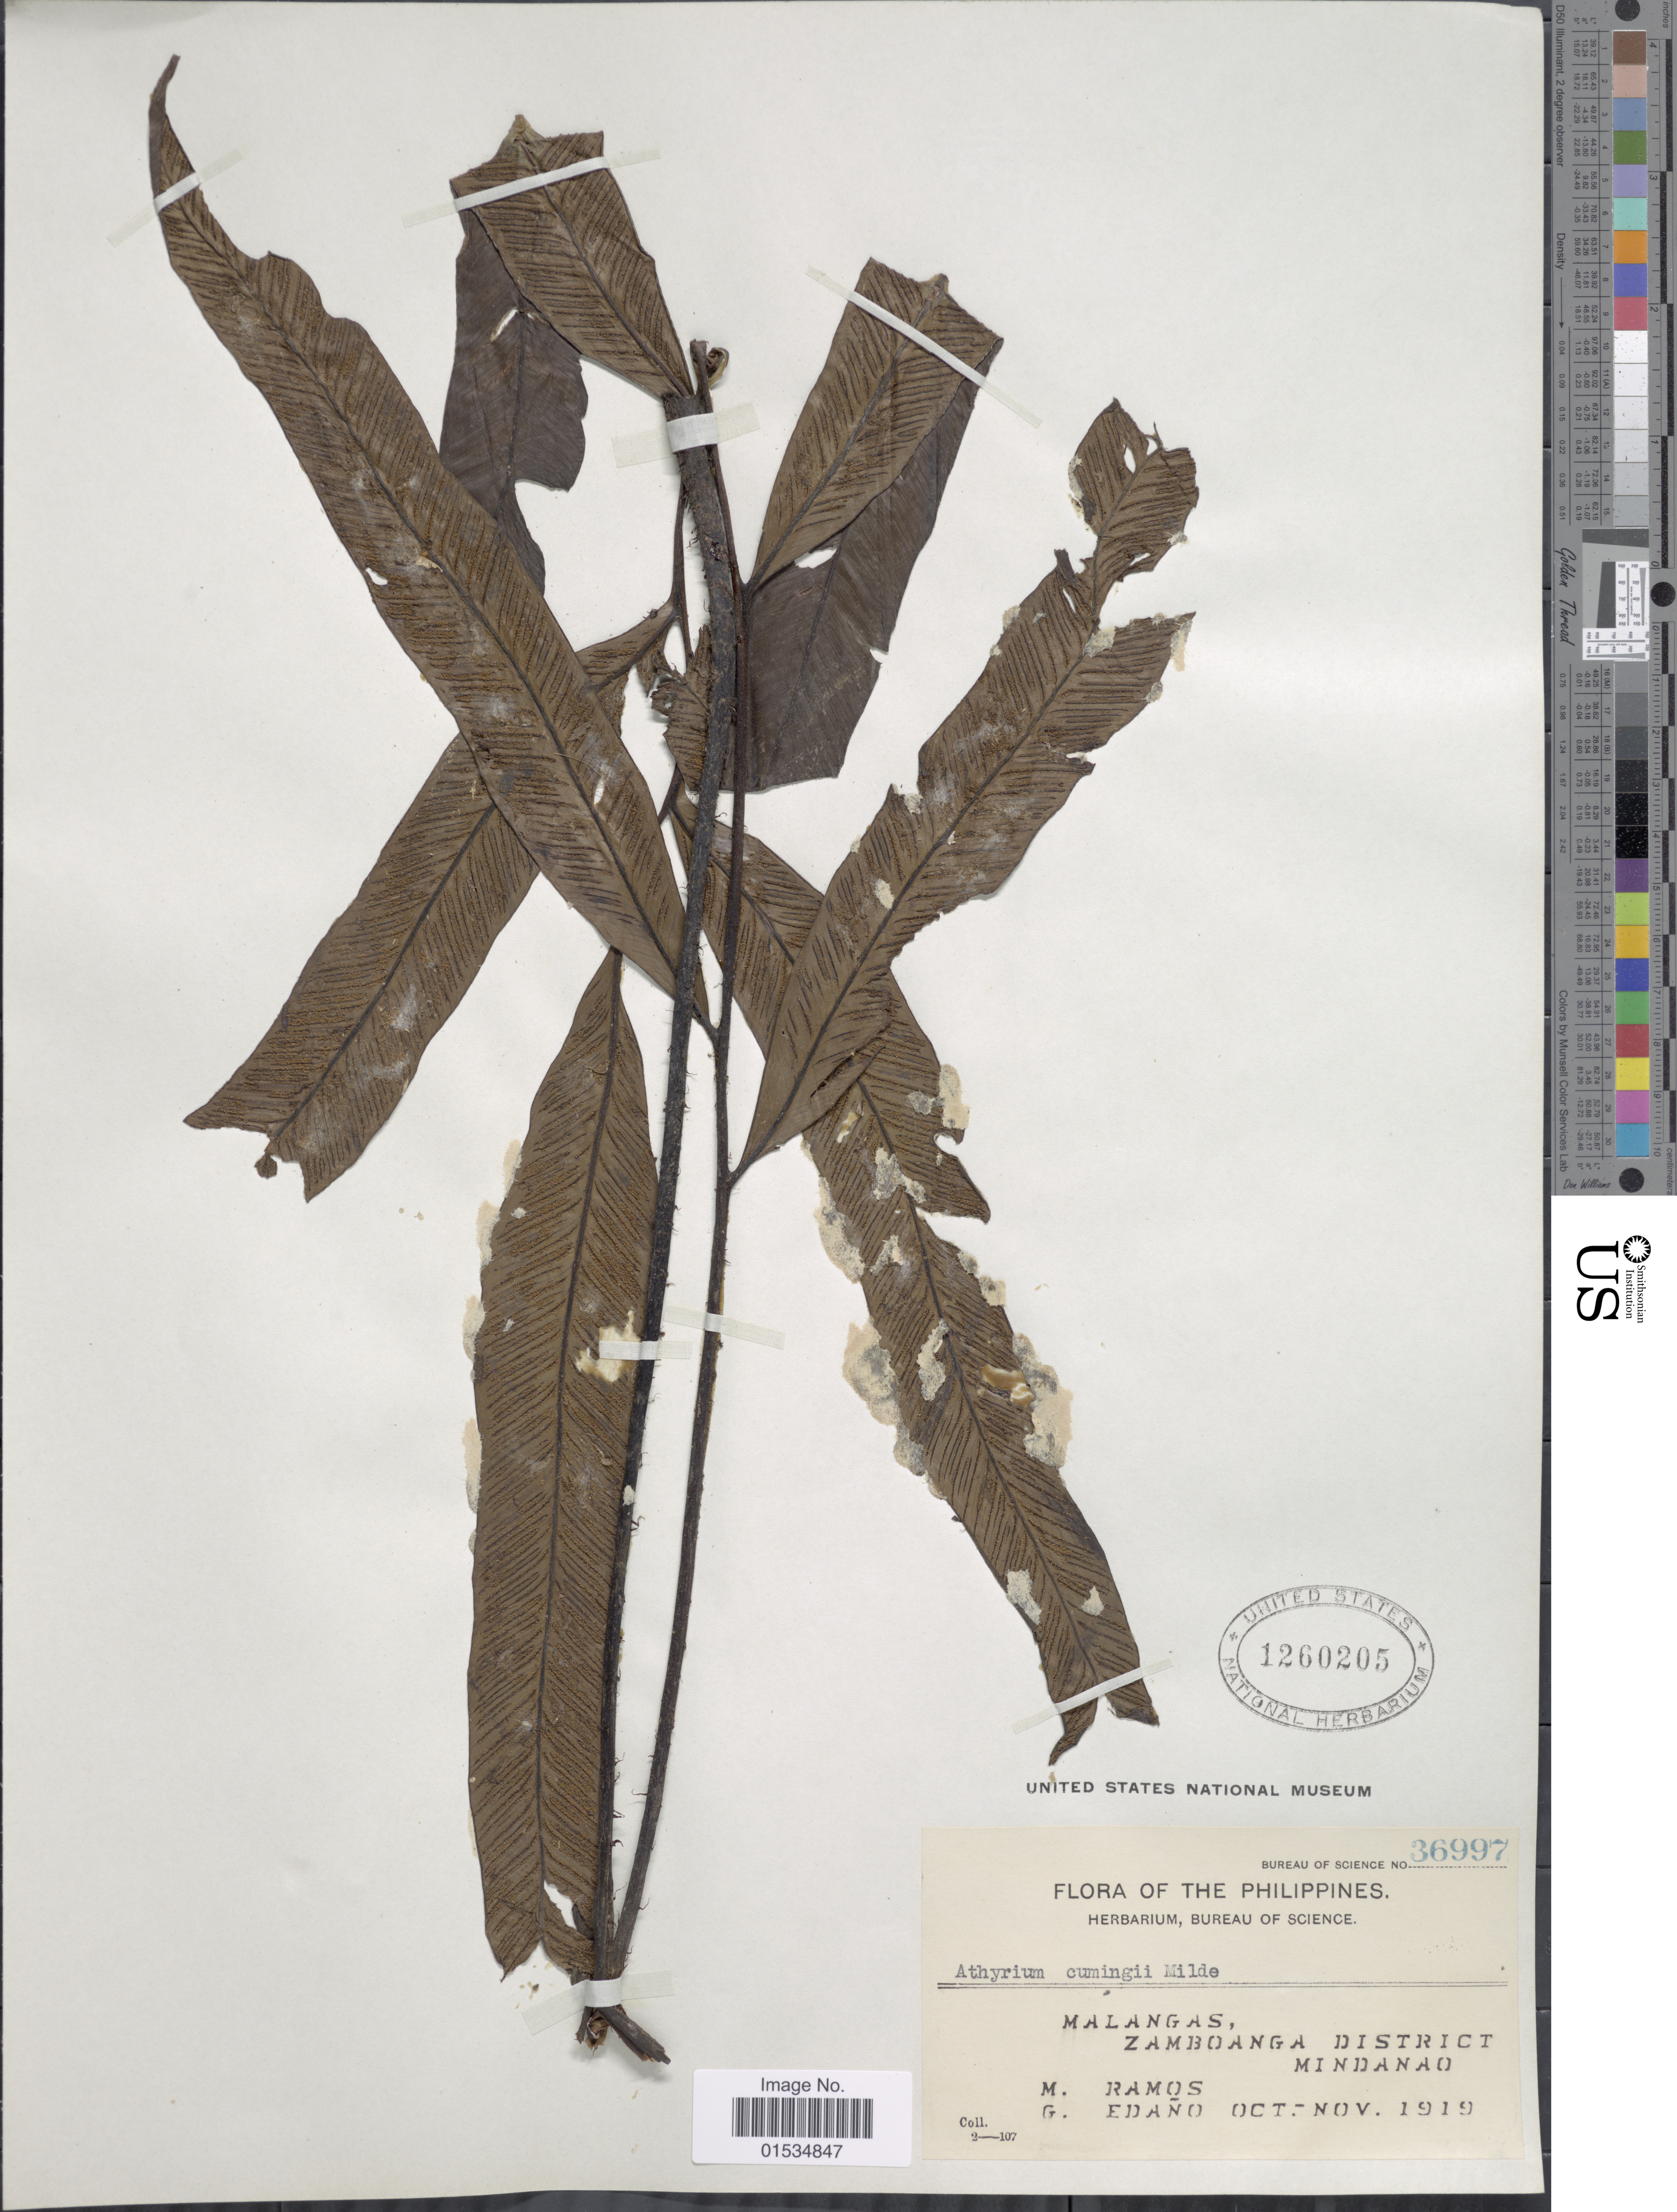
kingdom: Plantae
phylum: Tracheophyta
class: Polypodiopsida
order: Polypodiales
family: Athyriaceae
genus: Diplazium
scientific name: Diplazium cumingii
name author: (C. Presl) C. Chr.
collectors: M. Ramos & G. Edaño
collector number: Bureau of Science 36997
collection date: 1919-10/1919-11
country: Philippines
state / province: Zamboanga Peninsula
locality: Malangas, Zamboanga District, Mindanao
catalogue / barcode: US 1260205